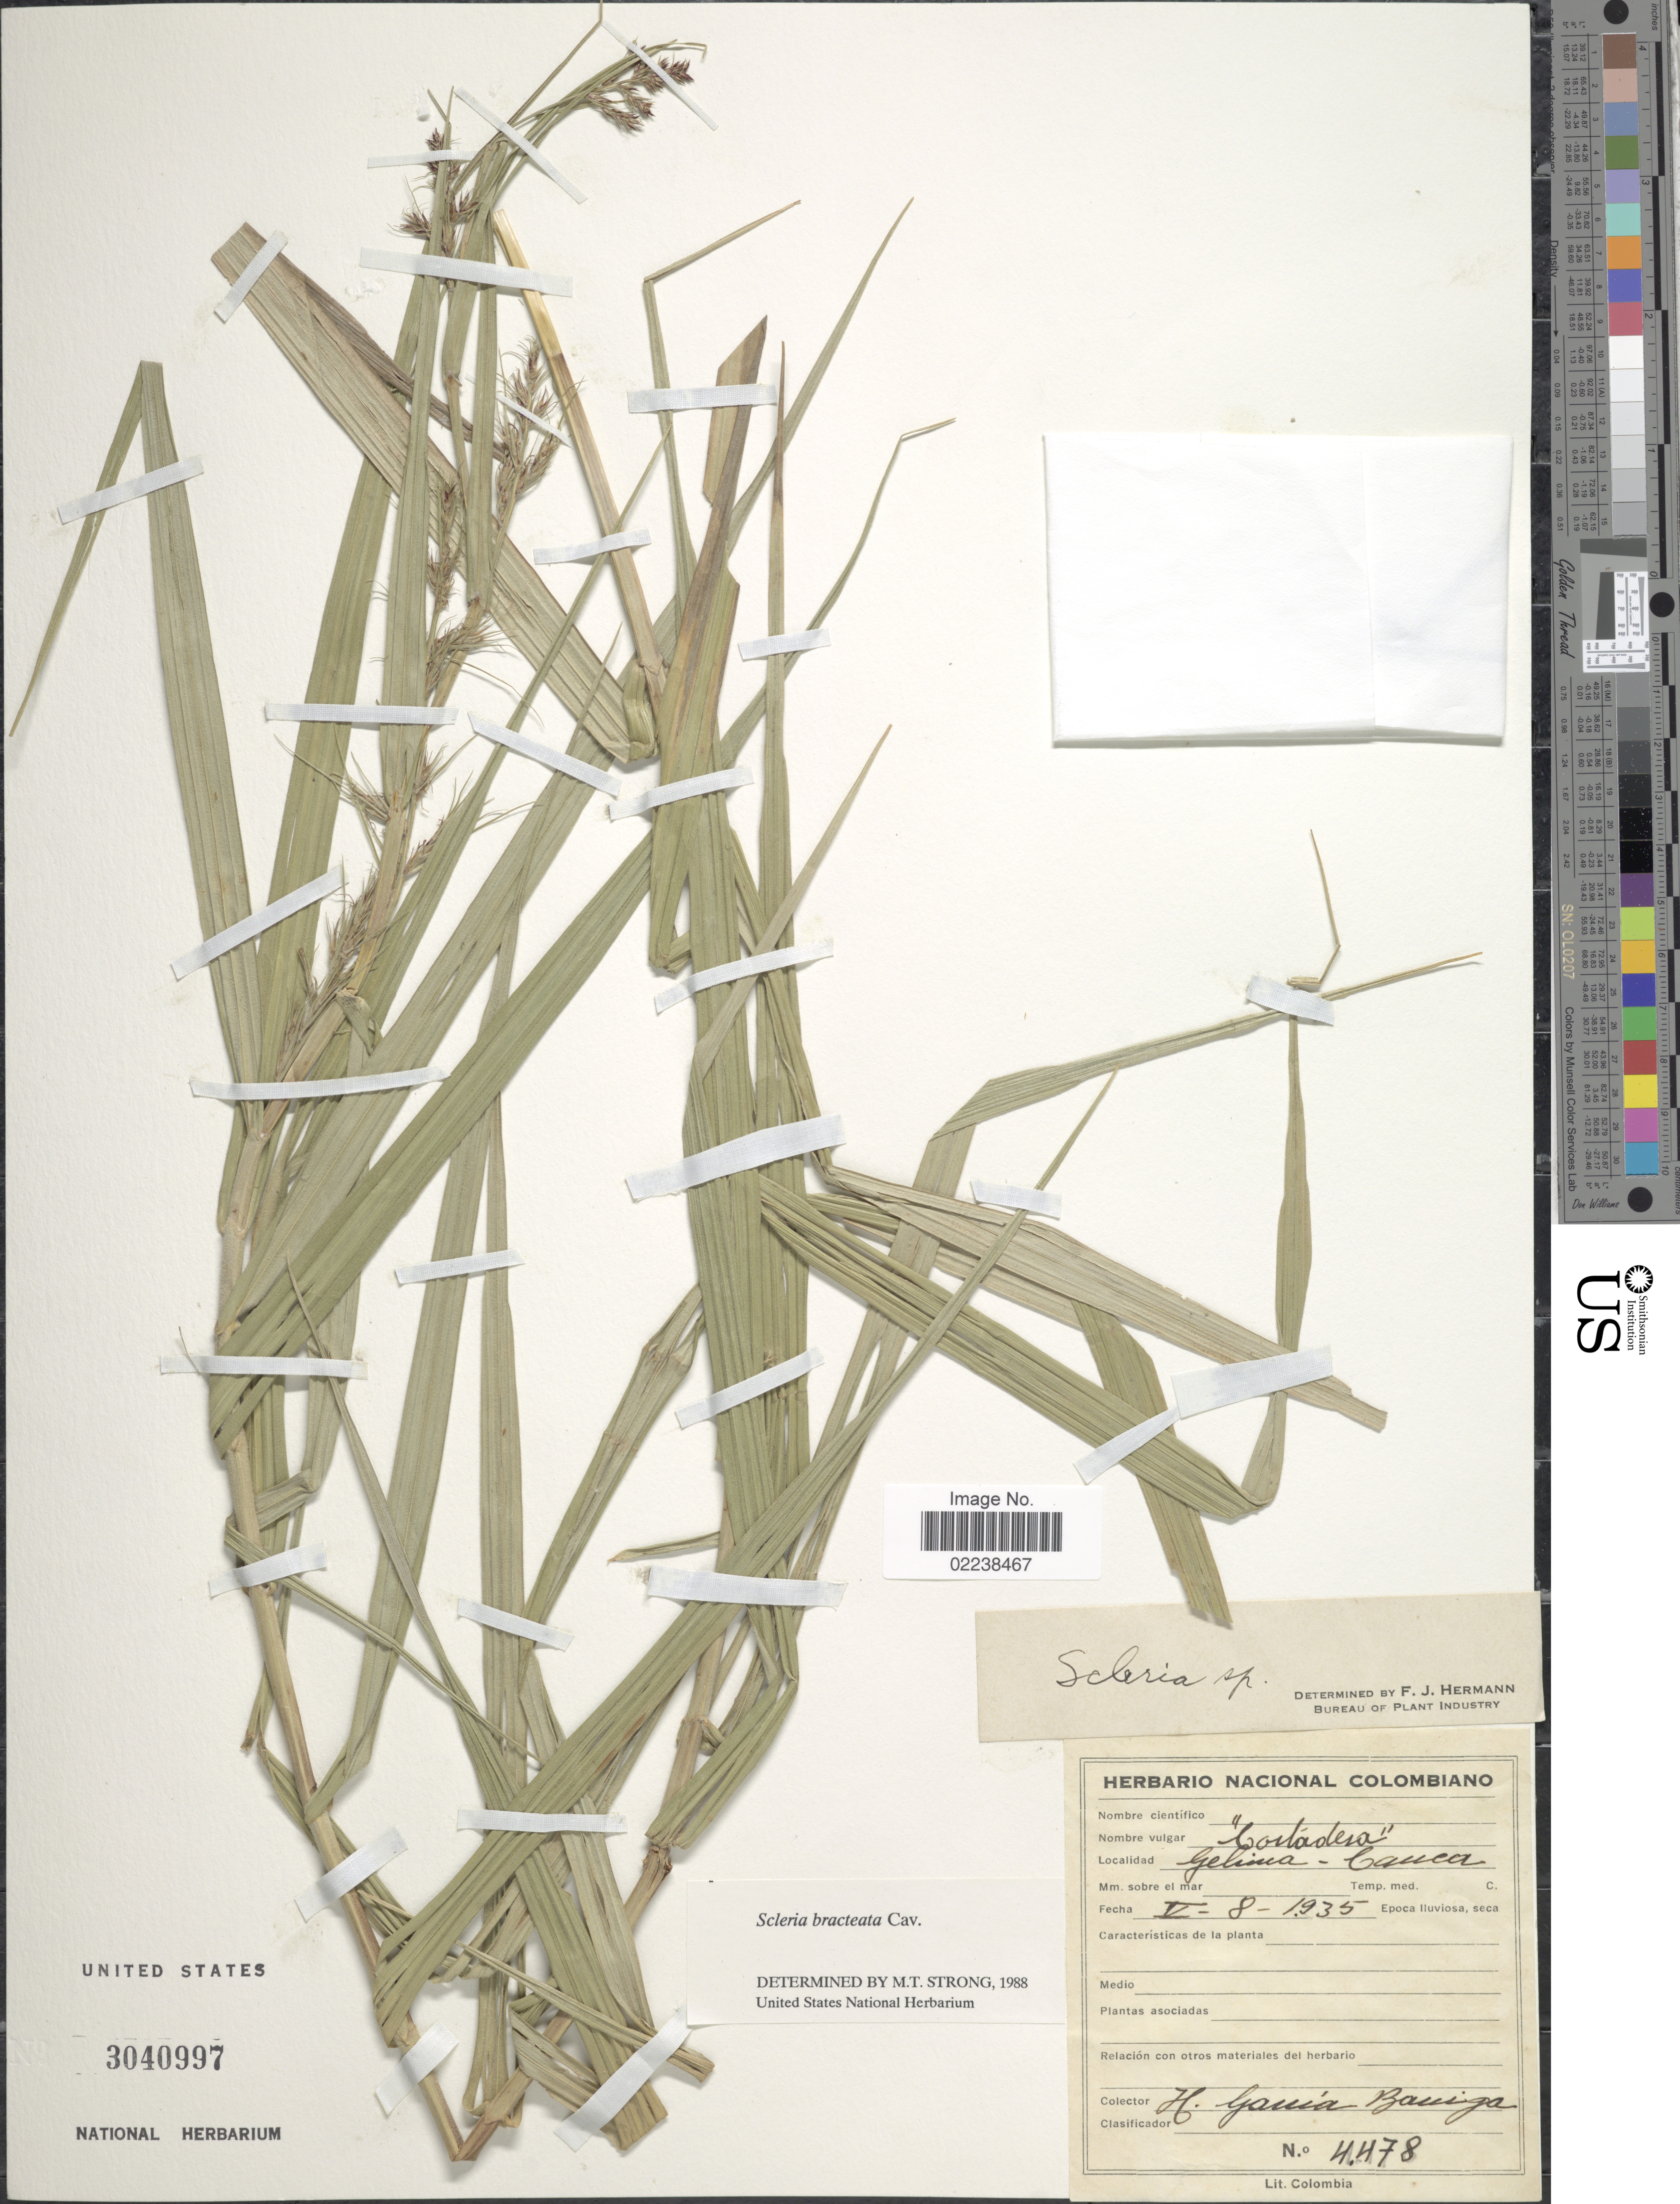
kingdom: Plantae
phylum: Tracheophyta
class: Liliopsida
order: Poales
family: Cyperaceae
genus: Scleria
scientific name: Scleria bracteata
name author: Cav.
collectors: H. García Barriga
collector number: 4478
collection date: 1935-05-08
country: Colombia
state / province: Cauca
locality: Gelima - Cauca.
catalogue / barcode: US 3040997